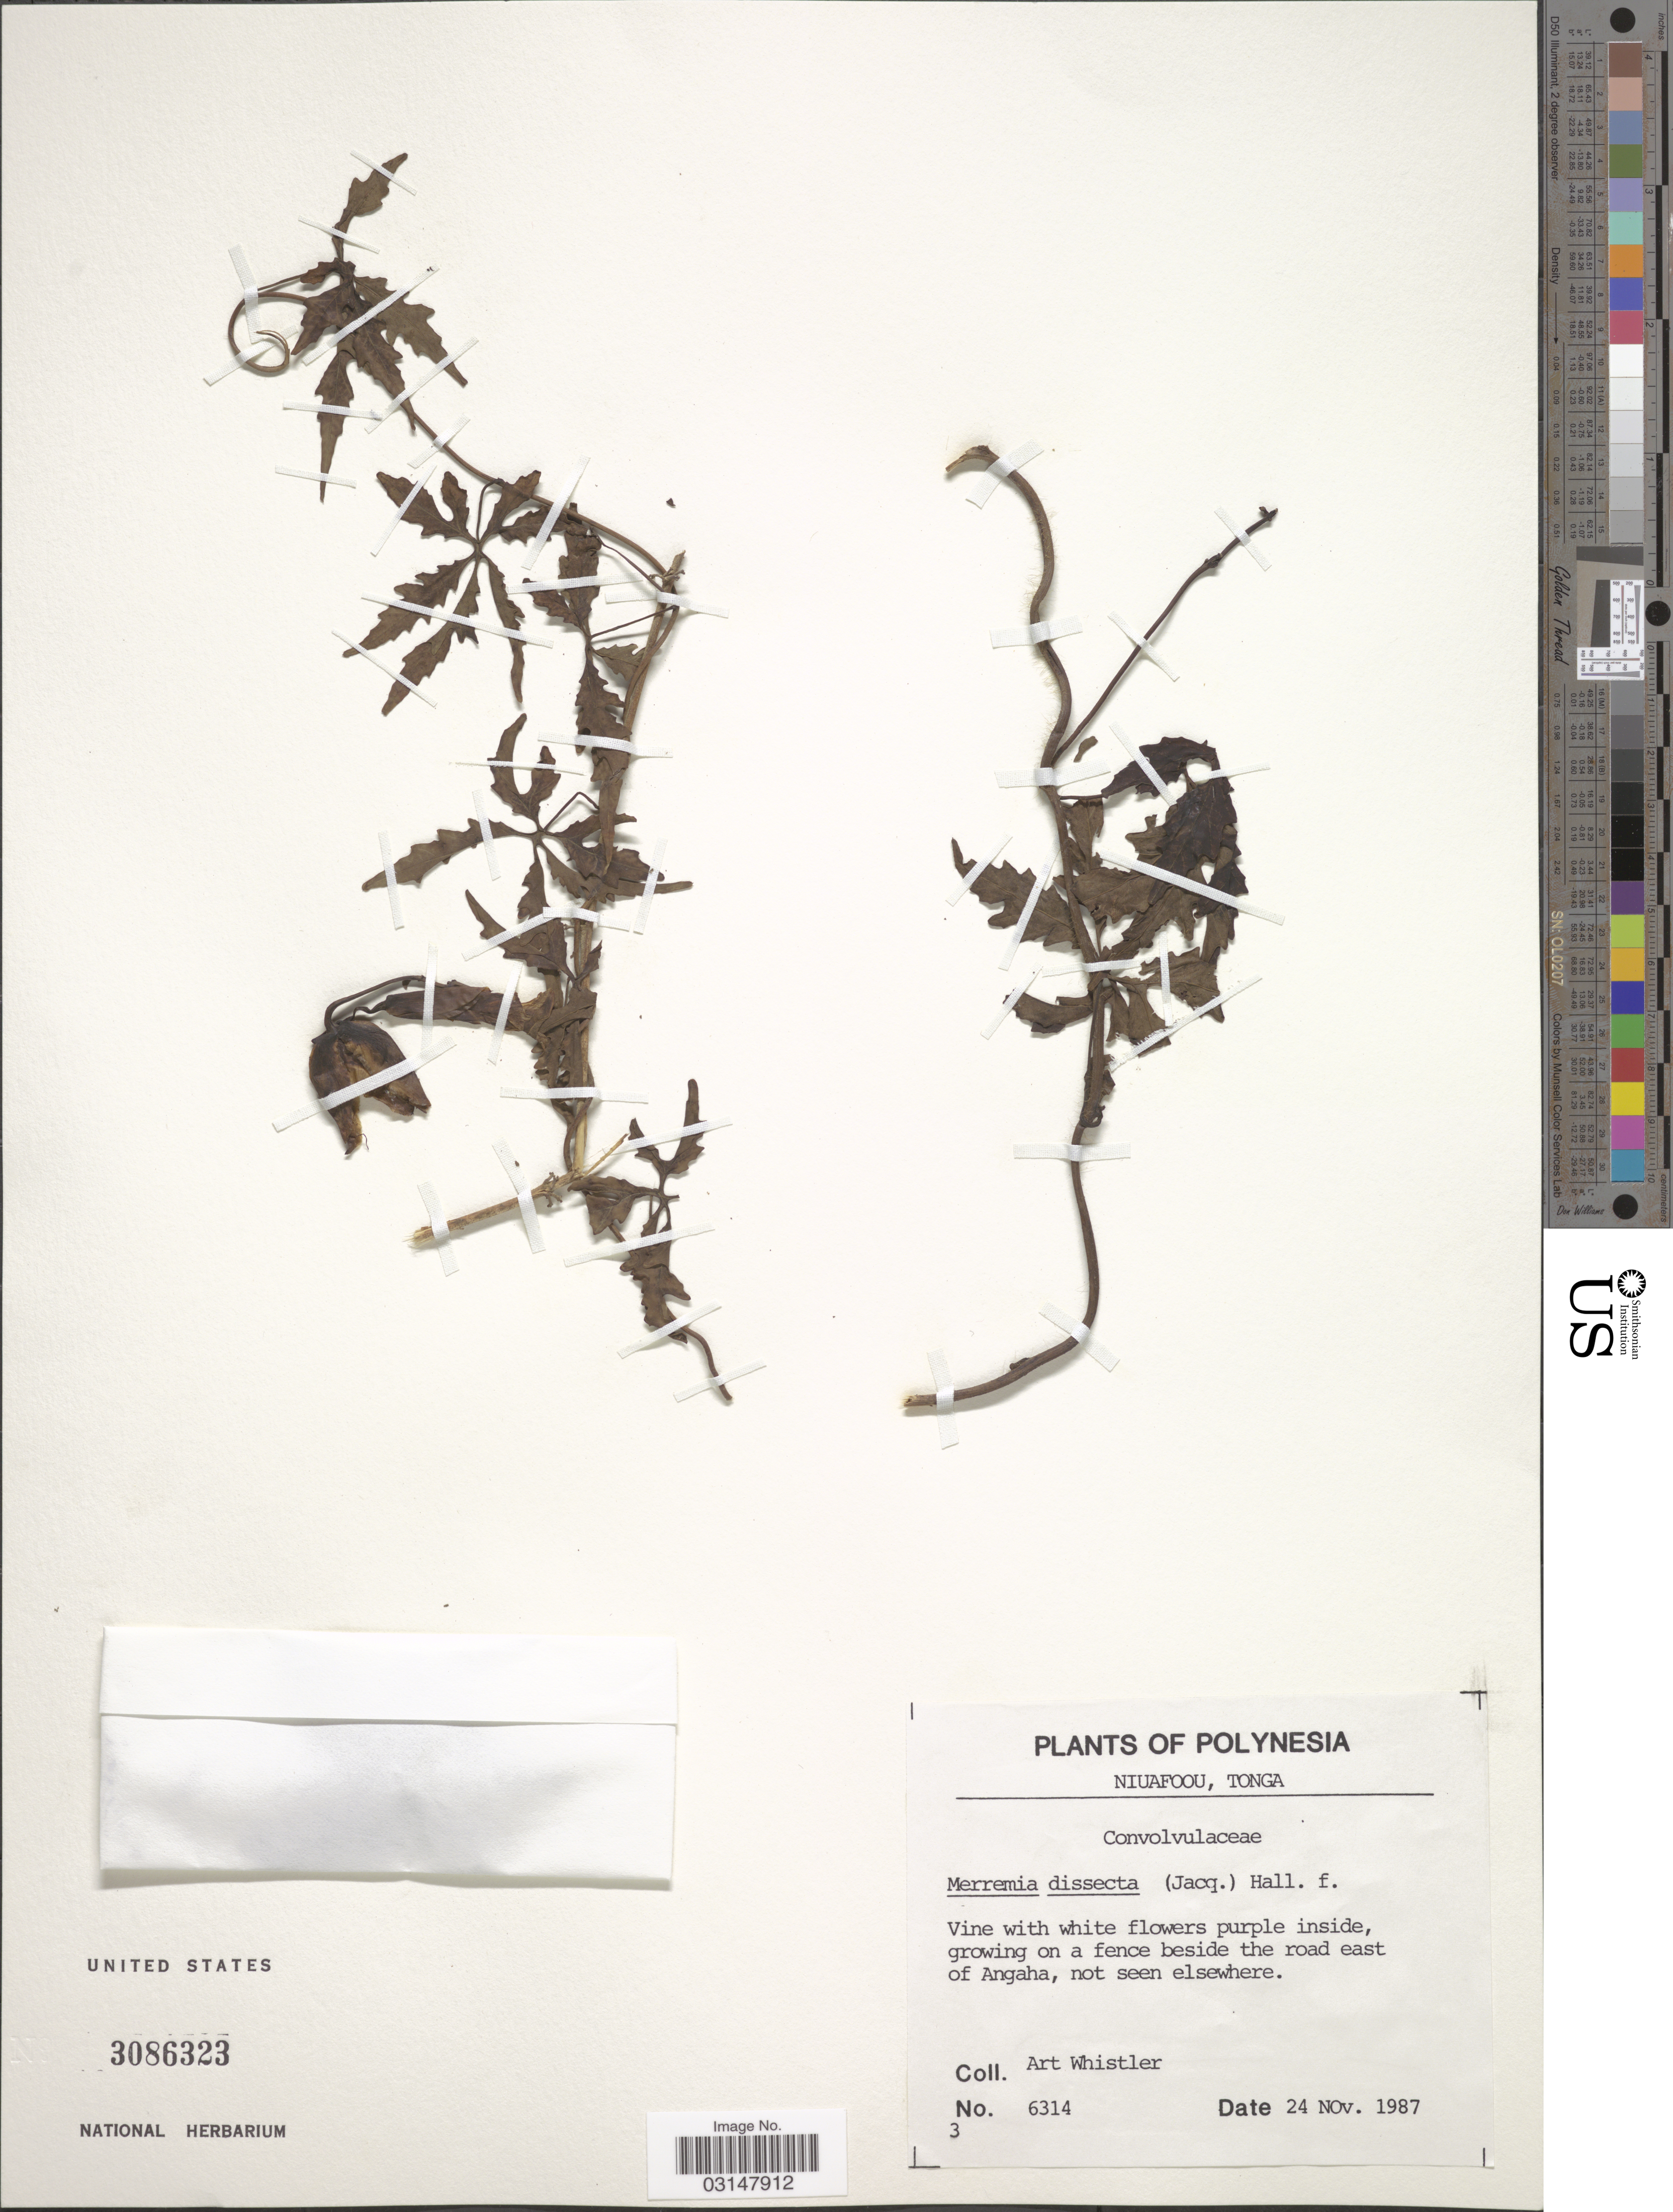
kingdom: Plantae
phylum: Tracheophyta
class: Magnoliopsida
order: Solanales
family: Convolvulaceae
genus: Distimake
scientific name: Distimake dissectus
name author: (Jacq.) A. R. Simões & Staples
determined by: Wagner, W. L., (BOT), Smithsonian Institution - National Museum of Natural History (UNITED STATES)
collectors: A. Whistler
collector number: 6314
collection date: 1987-11-24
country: Tonga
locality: Polynesia. Niuafoou. On a fence beside the road east of Angaha.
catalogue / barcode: US 3086323